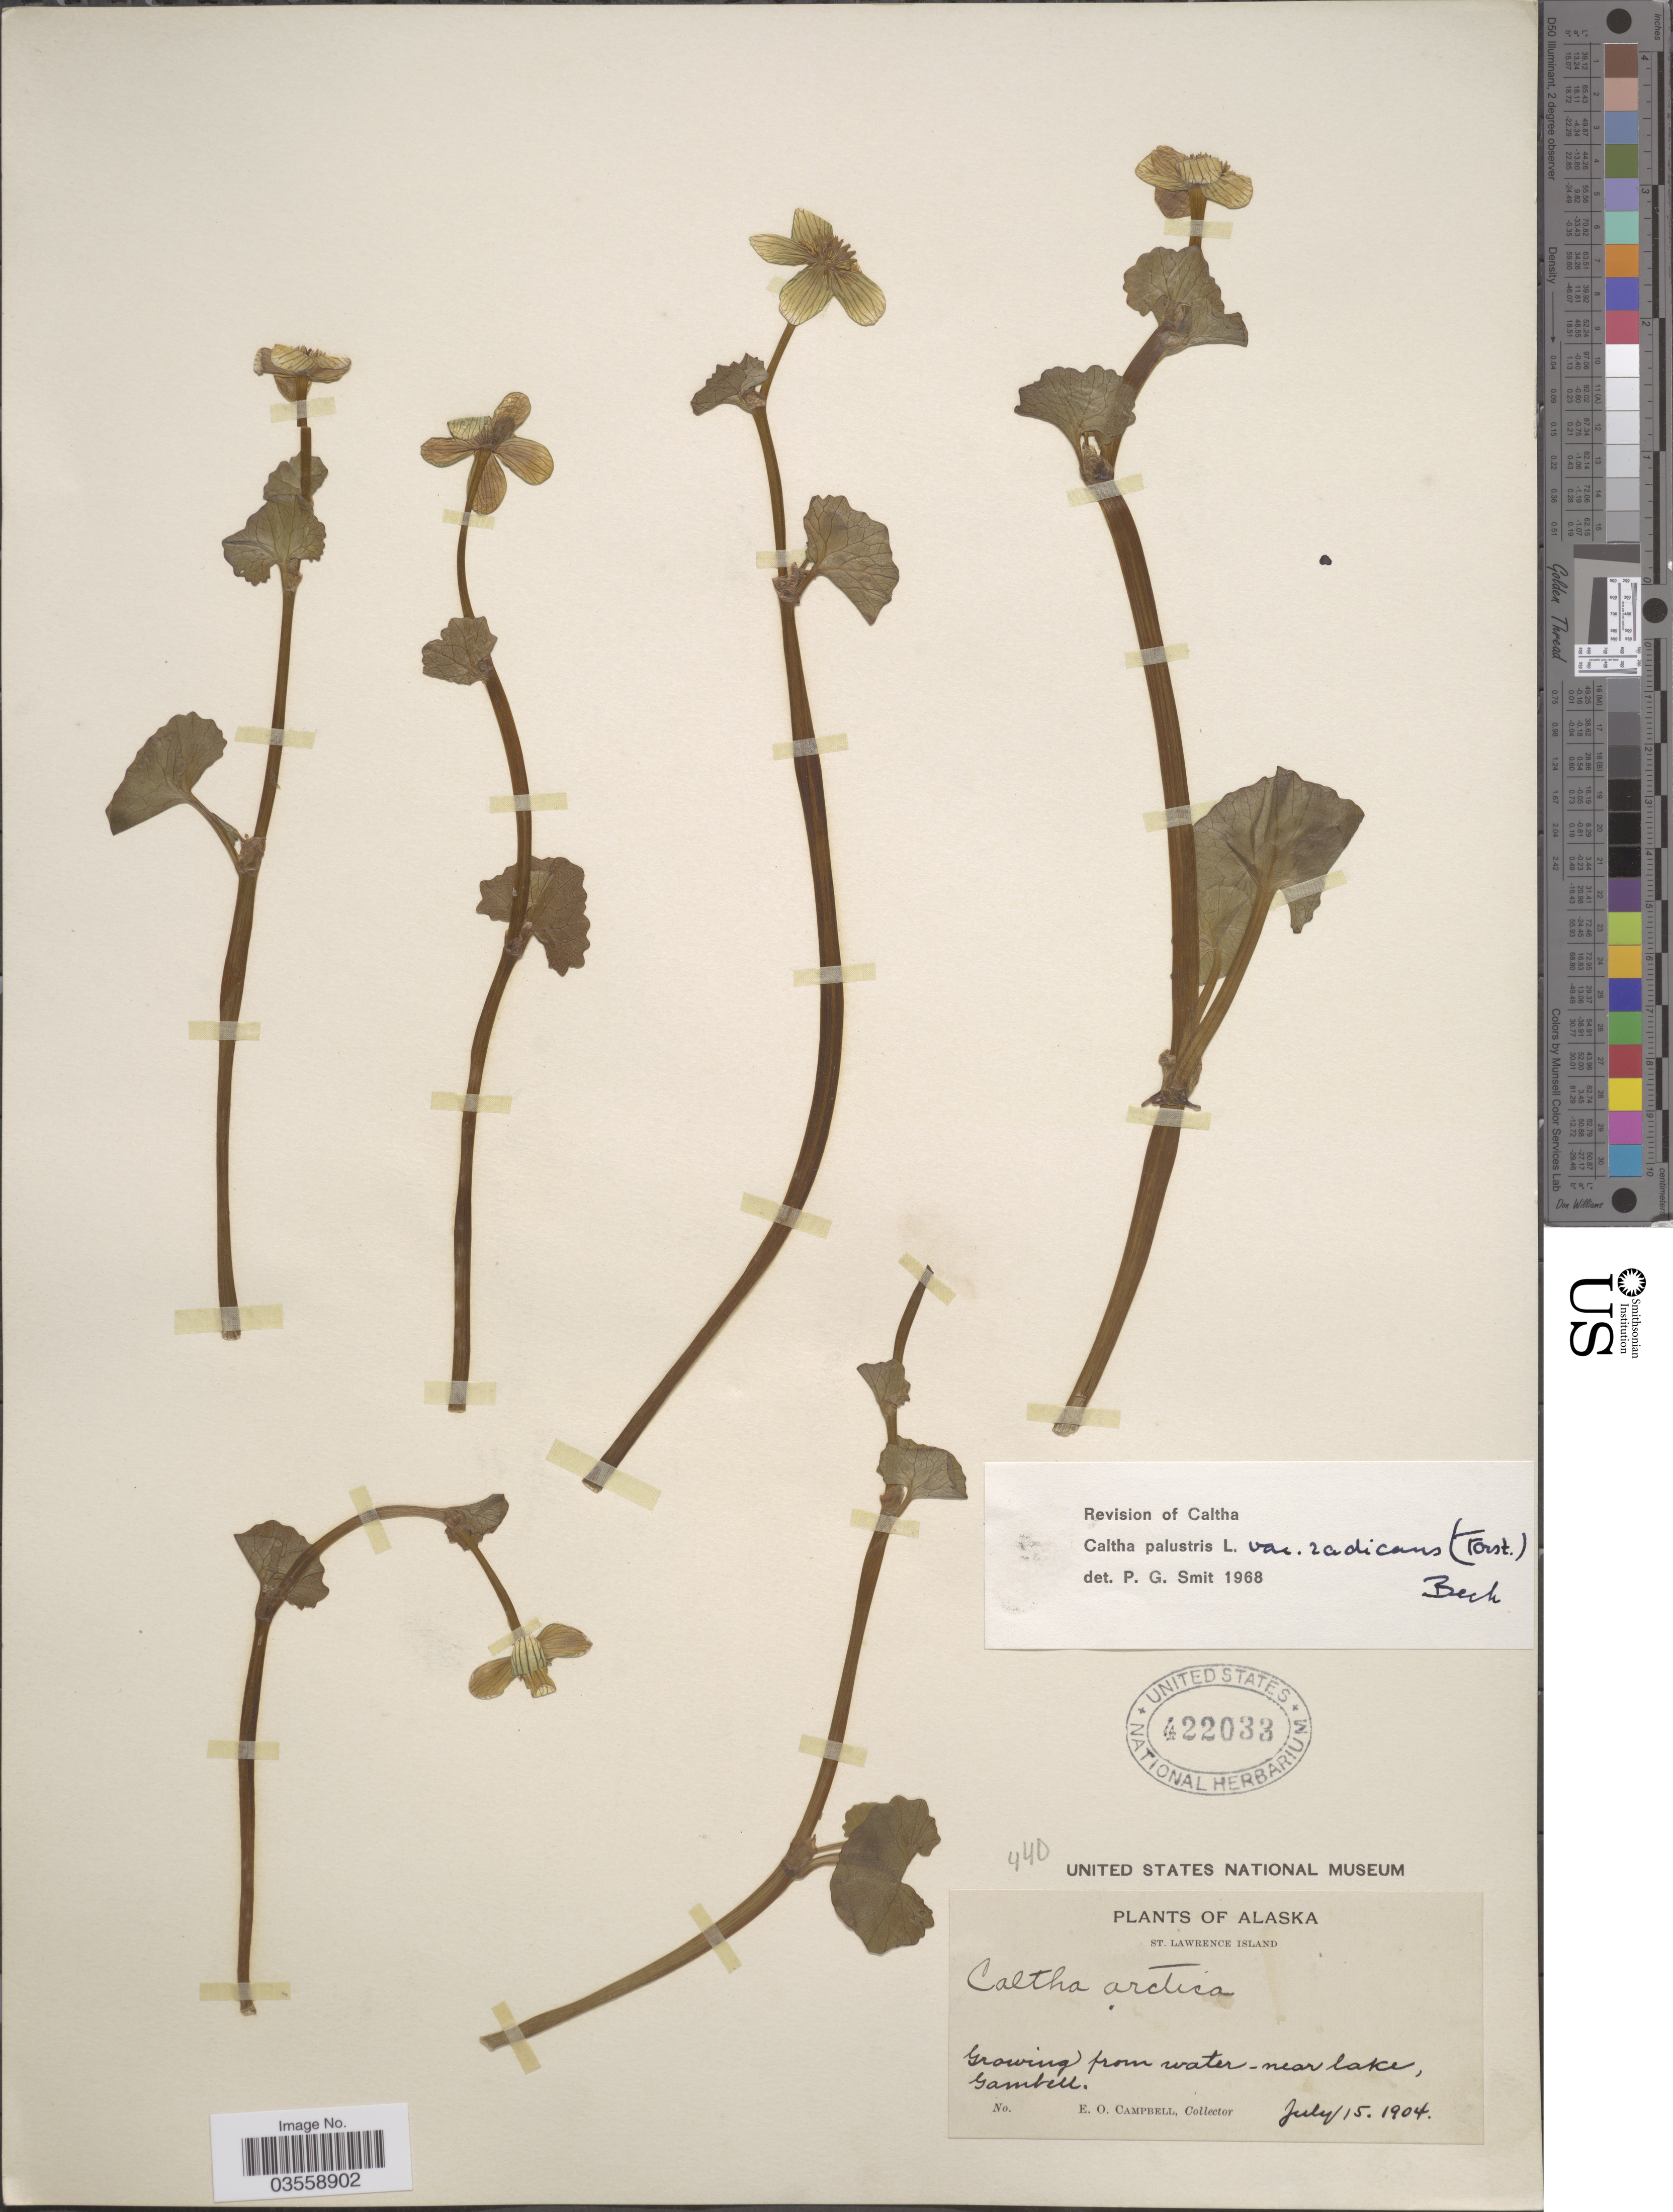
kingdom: Plantae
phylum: Tracheophyta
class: Magnoliopsida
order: Ranunculales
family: Ranunculaceae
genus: Caltha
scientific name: Caltha palustris var. radicans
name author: (T.F. Forst) Beck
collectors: E. Campbell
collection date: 1904-07-15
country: United States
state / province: Alaska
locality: St. Lawrence Island. Gambell.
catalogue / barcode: US 422033